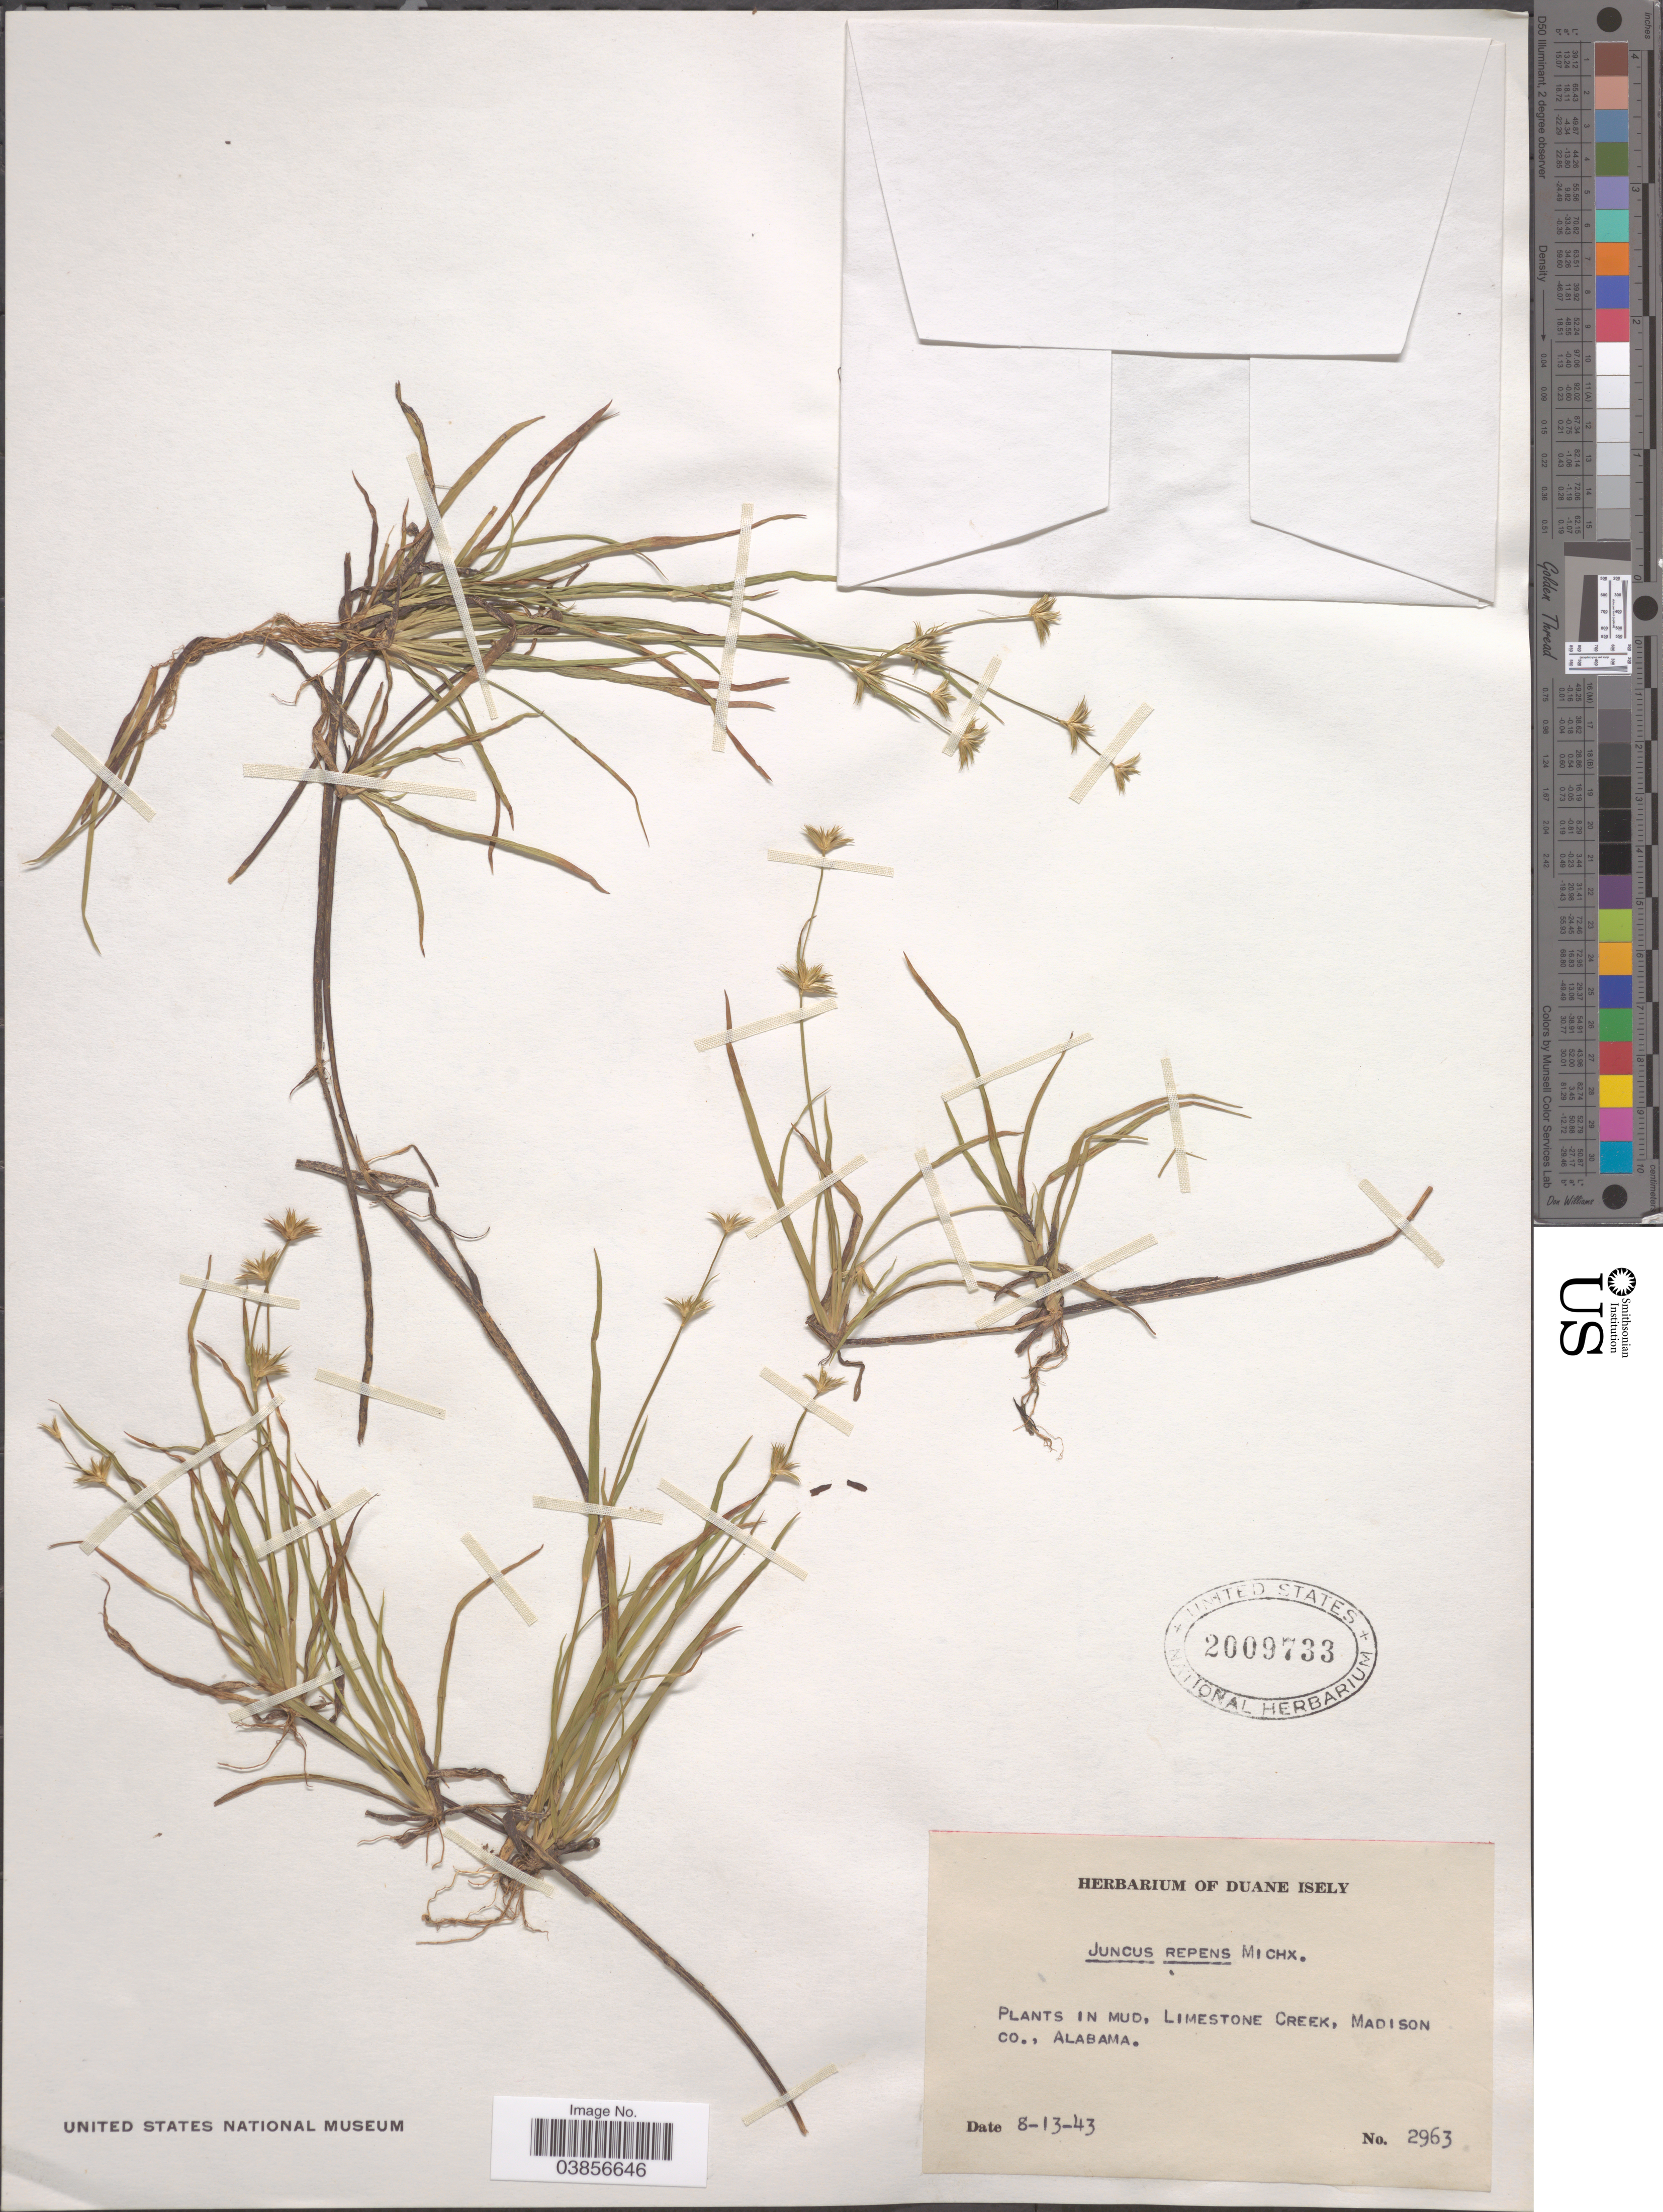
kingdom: Plantae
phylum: Tracheophyta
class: Liliopsida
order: Poales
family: Juncaceae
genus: Juncus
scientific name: Juncus repens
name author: Michx.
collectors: ex. herb. Duane Isely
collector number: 2963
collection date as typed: Transcribed d/m/y: 13/8/43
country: United States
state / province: Alabama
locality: In mud, limestone creek, Madison Co.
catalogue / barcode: US 2009733